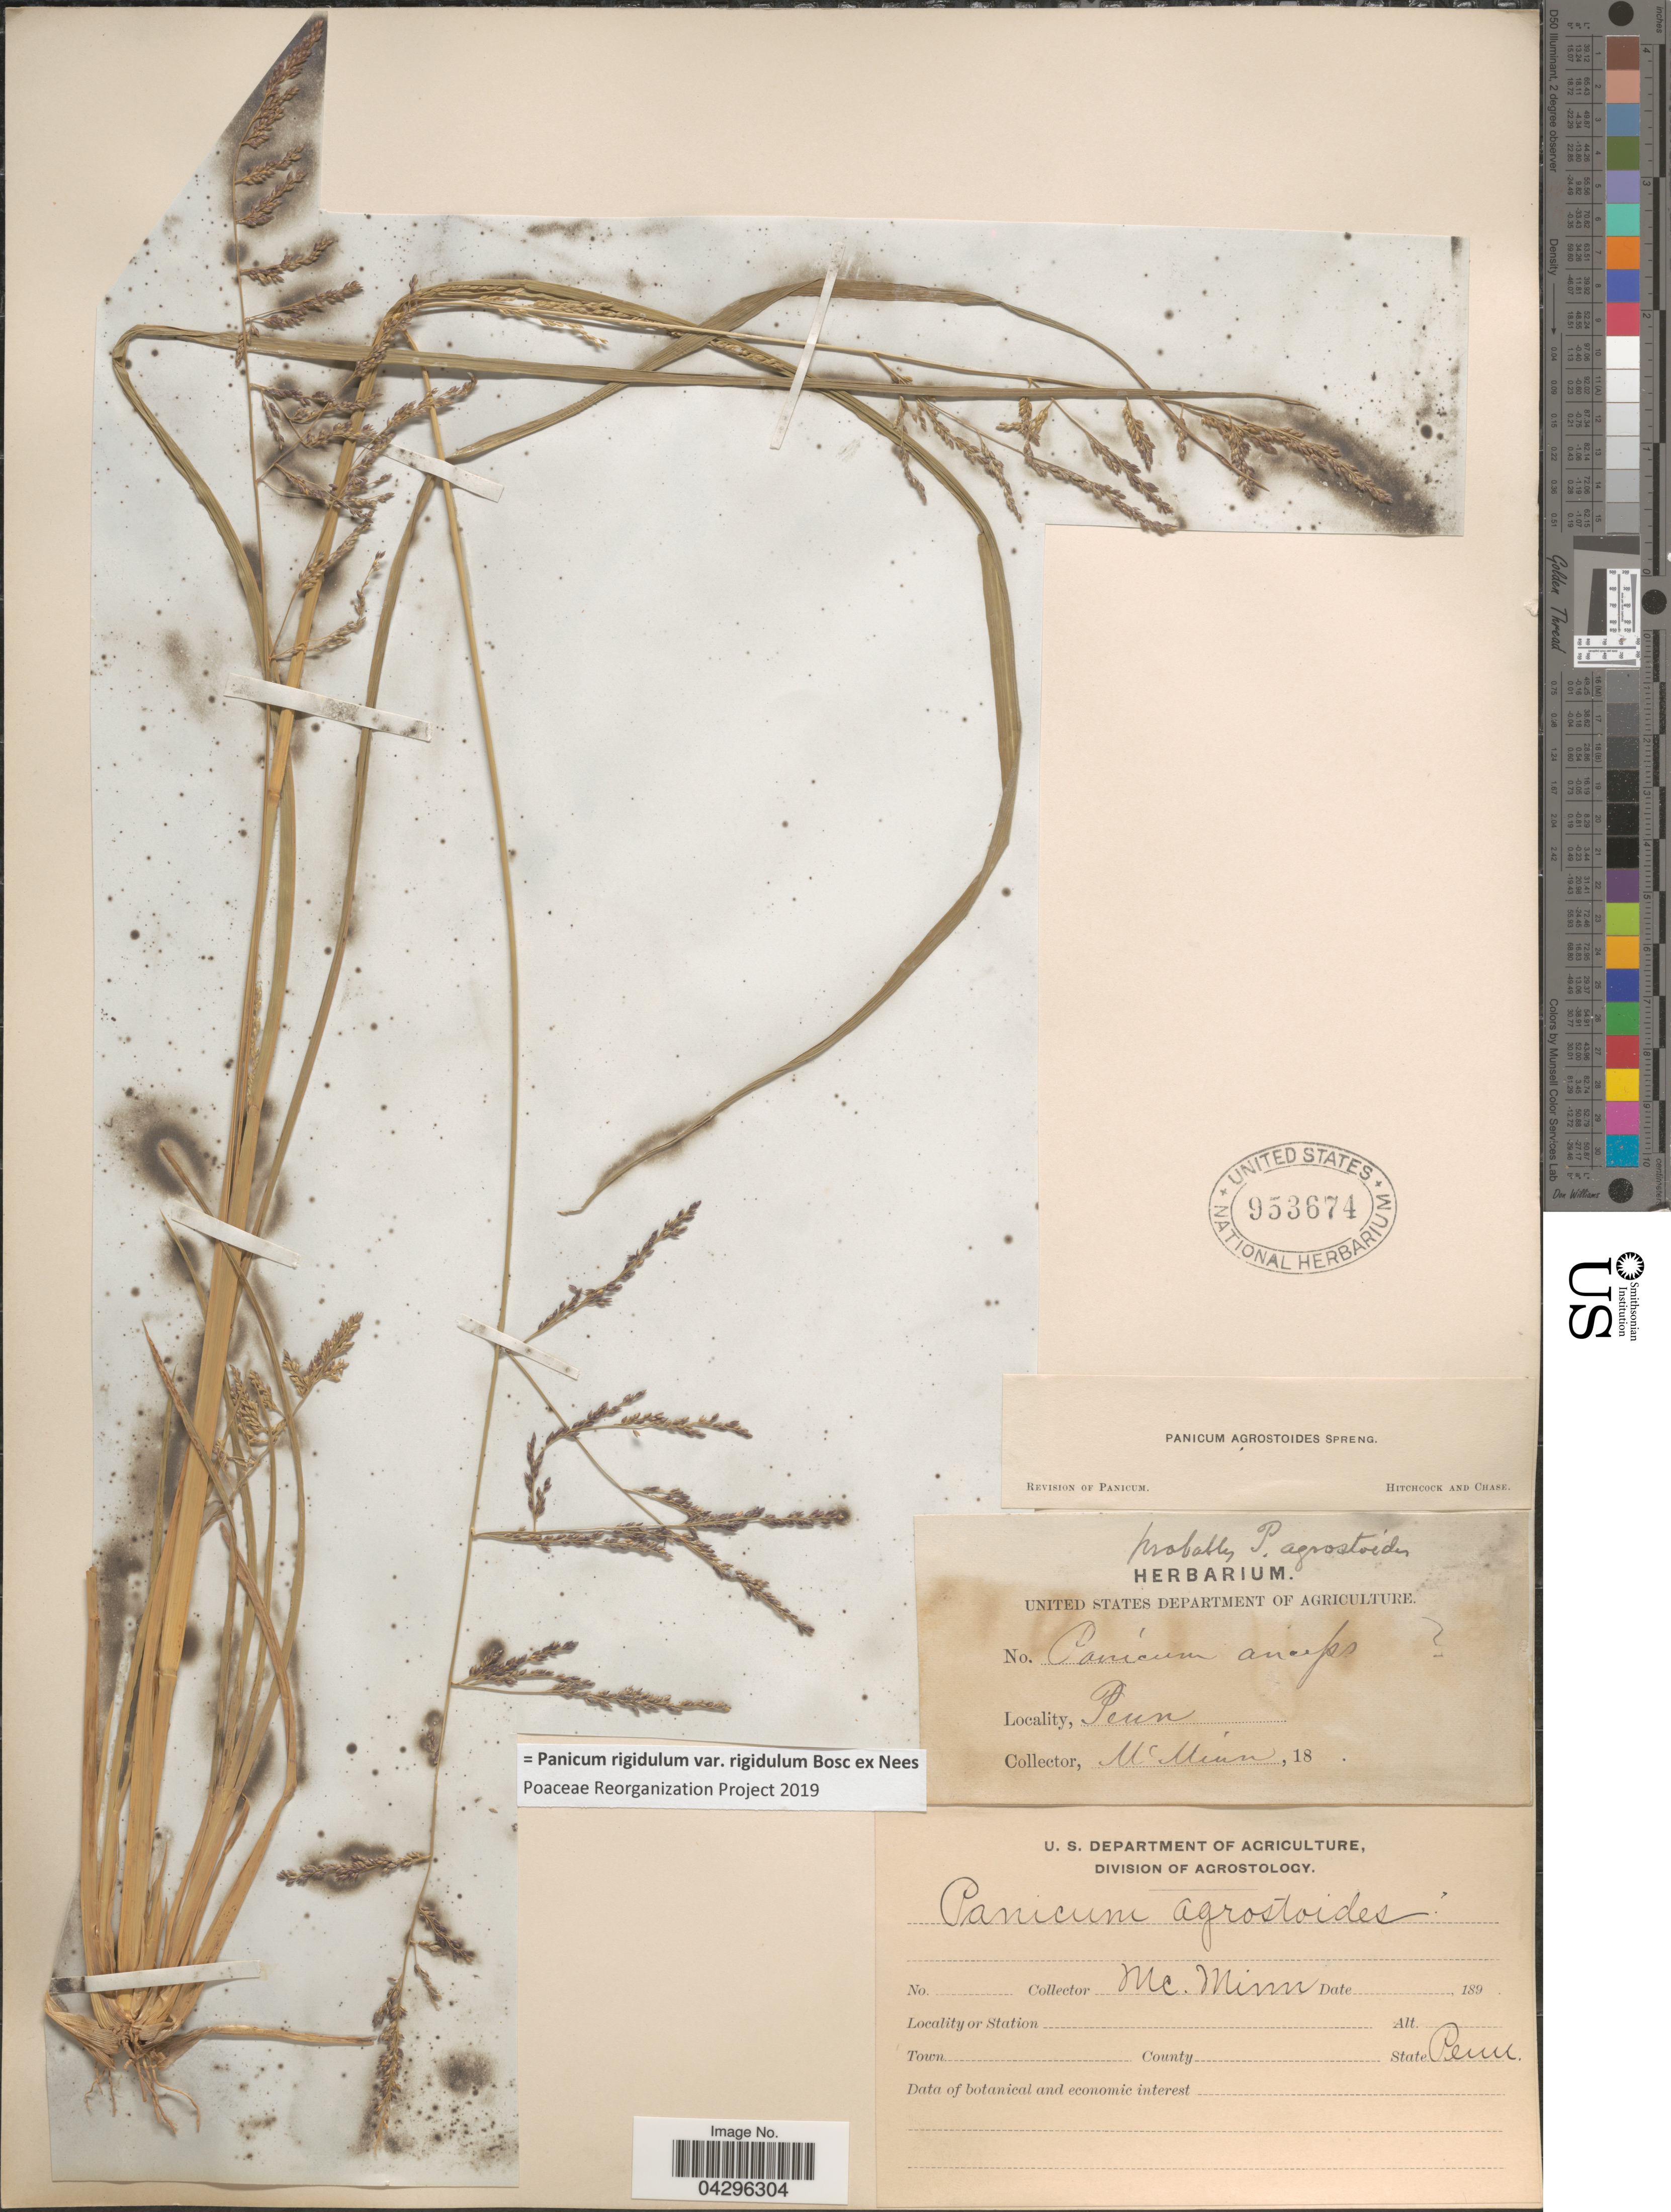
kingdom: Plantae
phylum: Tracheophyta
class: Liliopsida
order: Poales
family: Poaceae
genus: Panicum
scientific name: Panicum rigidulum var. rigidulum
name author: Bosc ex Nees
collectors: McMinn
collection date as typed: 189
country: United States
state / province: Pennsylvania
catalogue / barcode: US 953674